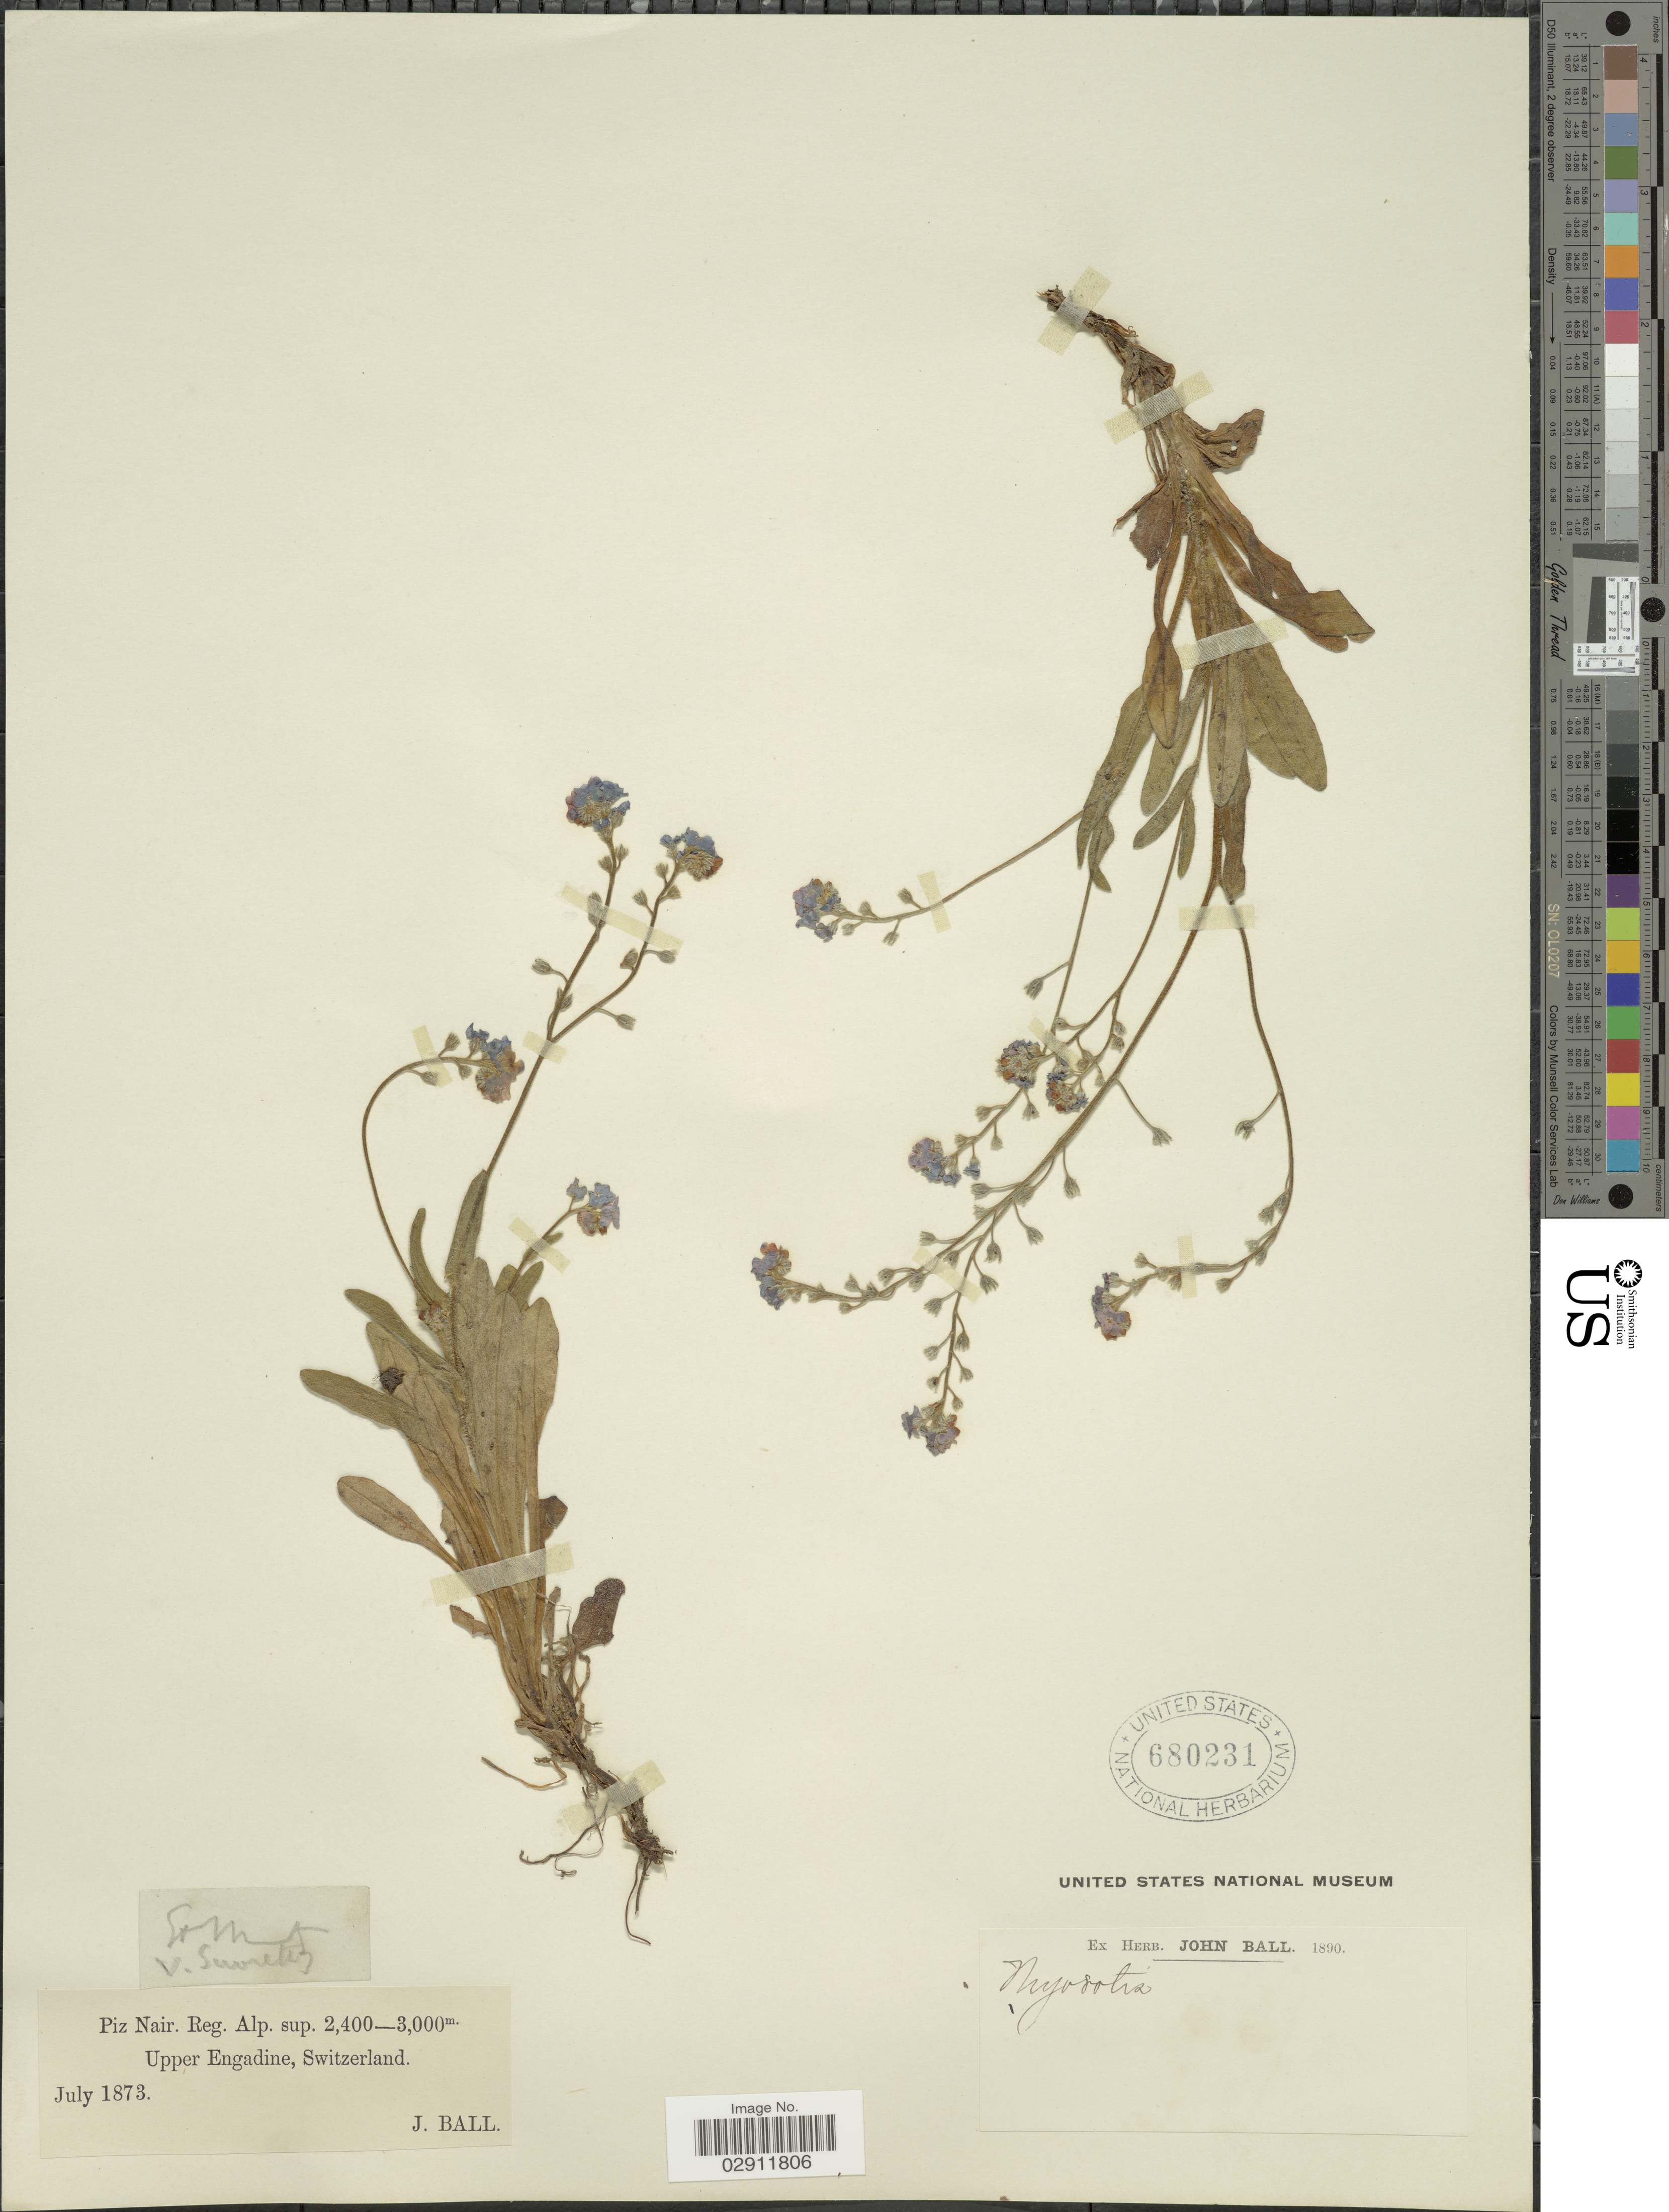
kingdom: Plantae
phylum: Tracheophyta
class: Magnoliopsida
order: Boraginales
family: Boraginaceae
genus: Myosotis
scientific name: Myosotis sp.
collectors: J. Ball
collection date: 1873-07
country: Switzerland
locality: Piz Nair. Reg. Alp. Sup. Upper Engadine.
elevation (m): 2400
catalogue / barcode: US 680231